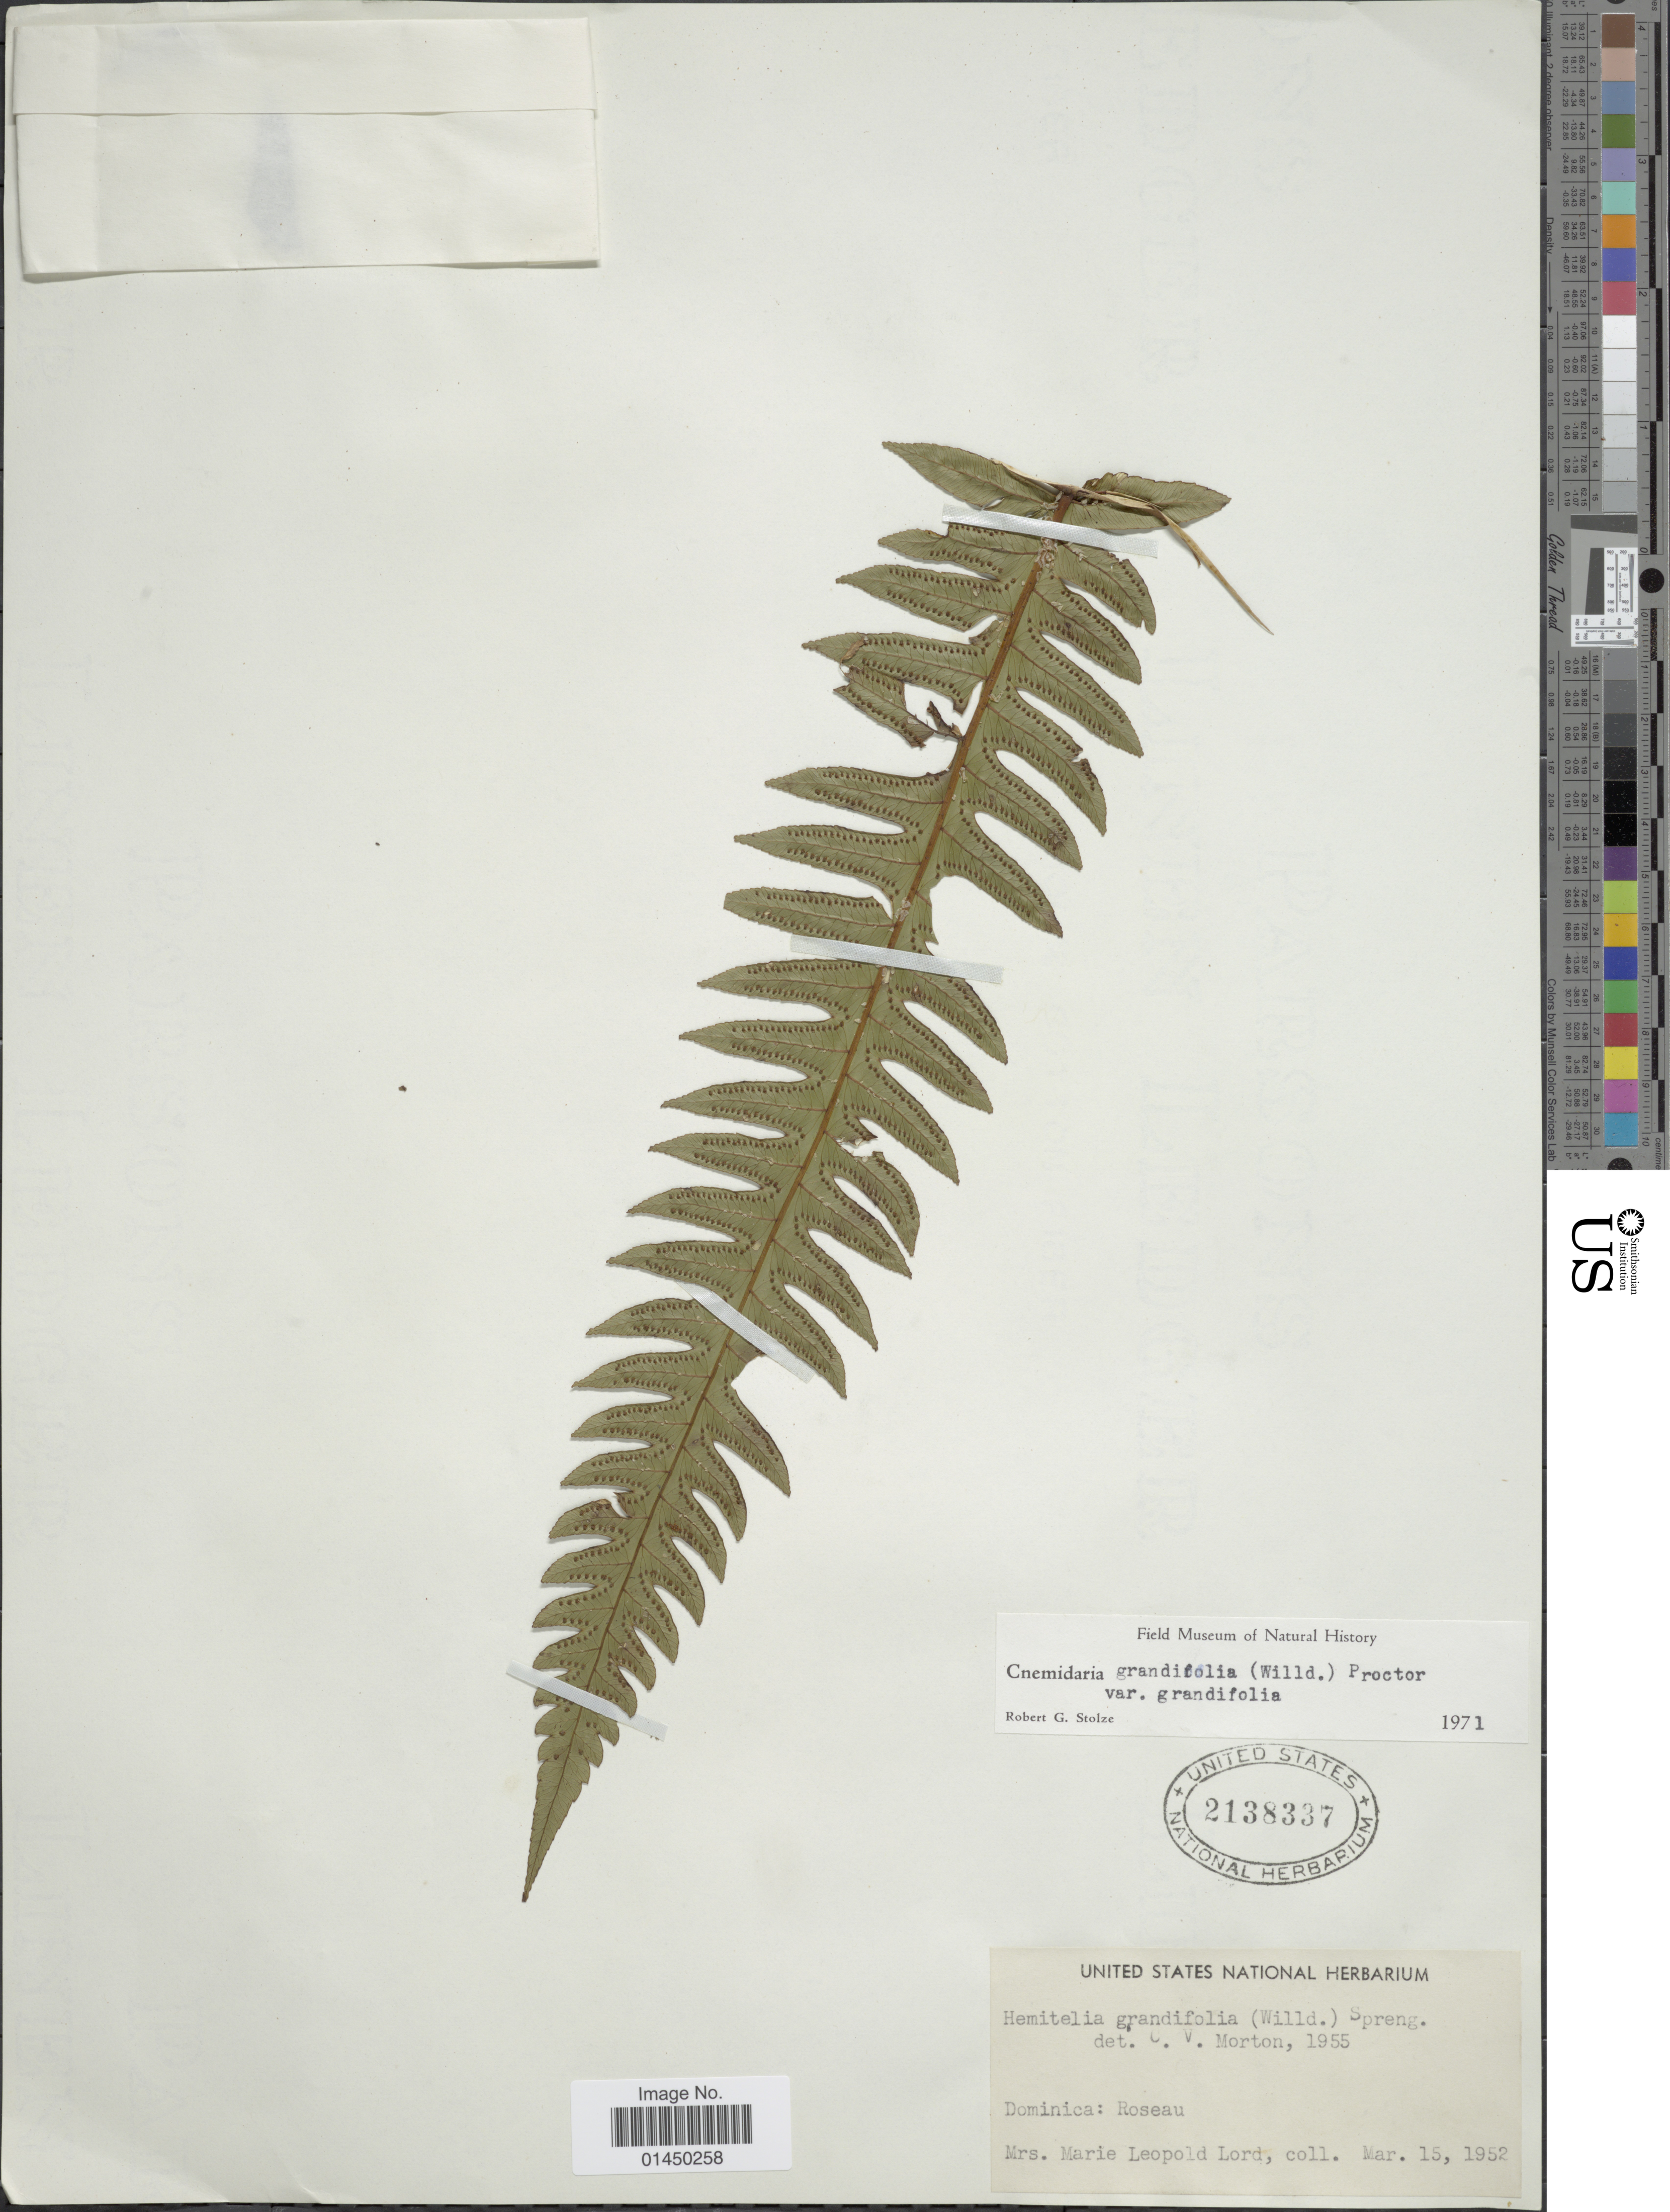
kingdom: Plantae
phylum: Tracheophyta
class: Polypodiopsida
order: Cyatheales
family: Cyatheaceae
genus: Cyathea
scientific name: Cyathea grandifolia var. grandifolia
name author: Willd.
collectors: M. Lord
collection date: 1952-03-15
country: Dominica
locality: Roseau.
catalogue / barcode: US 2138337